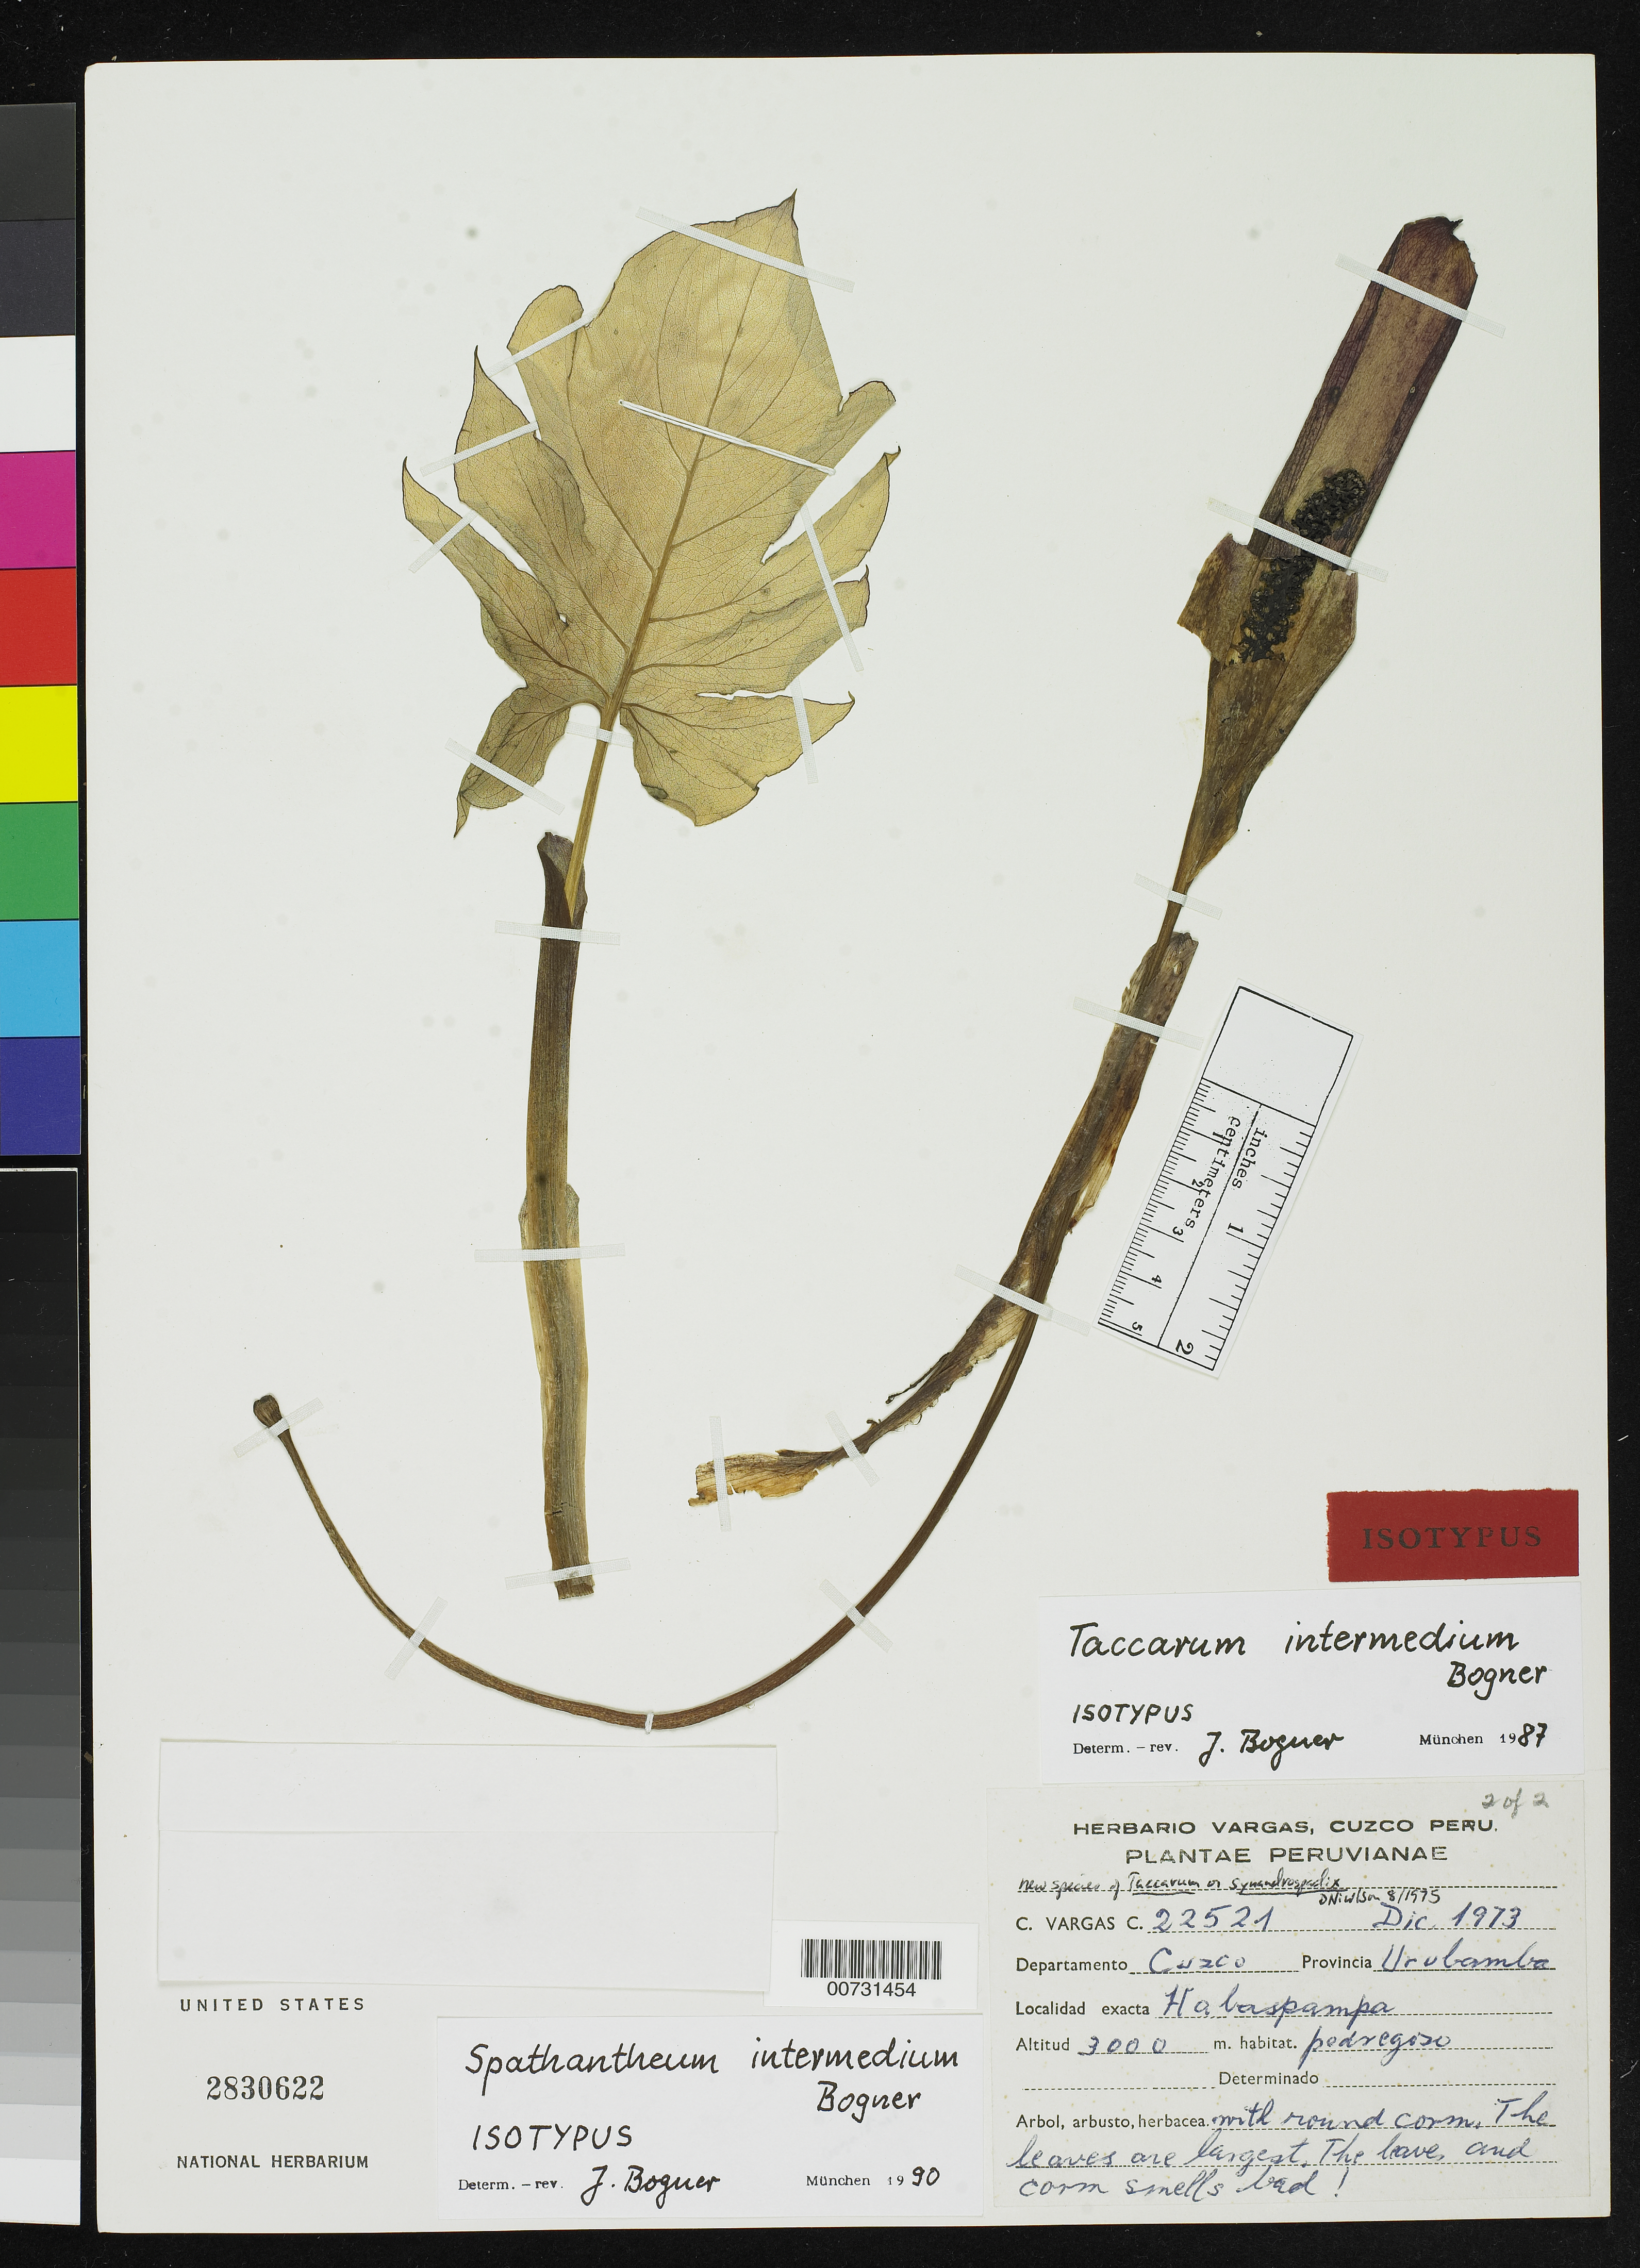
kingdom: Plantae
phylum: Tracheophyta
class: Liliopsida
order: Alismatales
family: Araceae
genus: Spathantheum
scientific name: Spathantheum intermedium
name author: Bogner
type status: Isotype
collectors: C. Vargas C.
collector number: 22521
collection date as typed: Dec 1973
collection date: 1973-12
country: Peru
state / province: Cusco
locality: Prov. Urubamba, Habaspampa.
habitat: Pedregoso.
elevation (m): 3000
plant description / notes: Cited 2003 by E.G. Gonçalves, Aroideana 26: 25. Specimen previously annotated by Bogner (1987) as isotype of "Taccarum intermedium Bogner" [ined.].; Label is marked "2 of 2" but sheet "1 of 1" annotated as holotype (and only US sheet explicitly cited in protologue), sheet "2 of 2" annotated as isotype.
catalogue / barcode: US 2830622